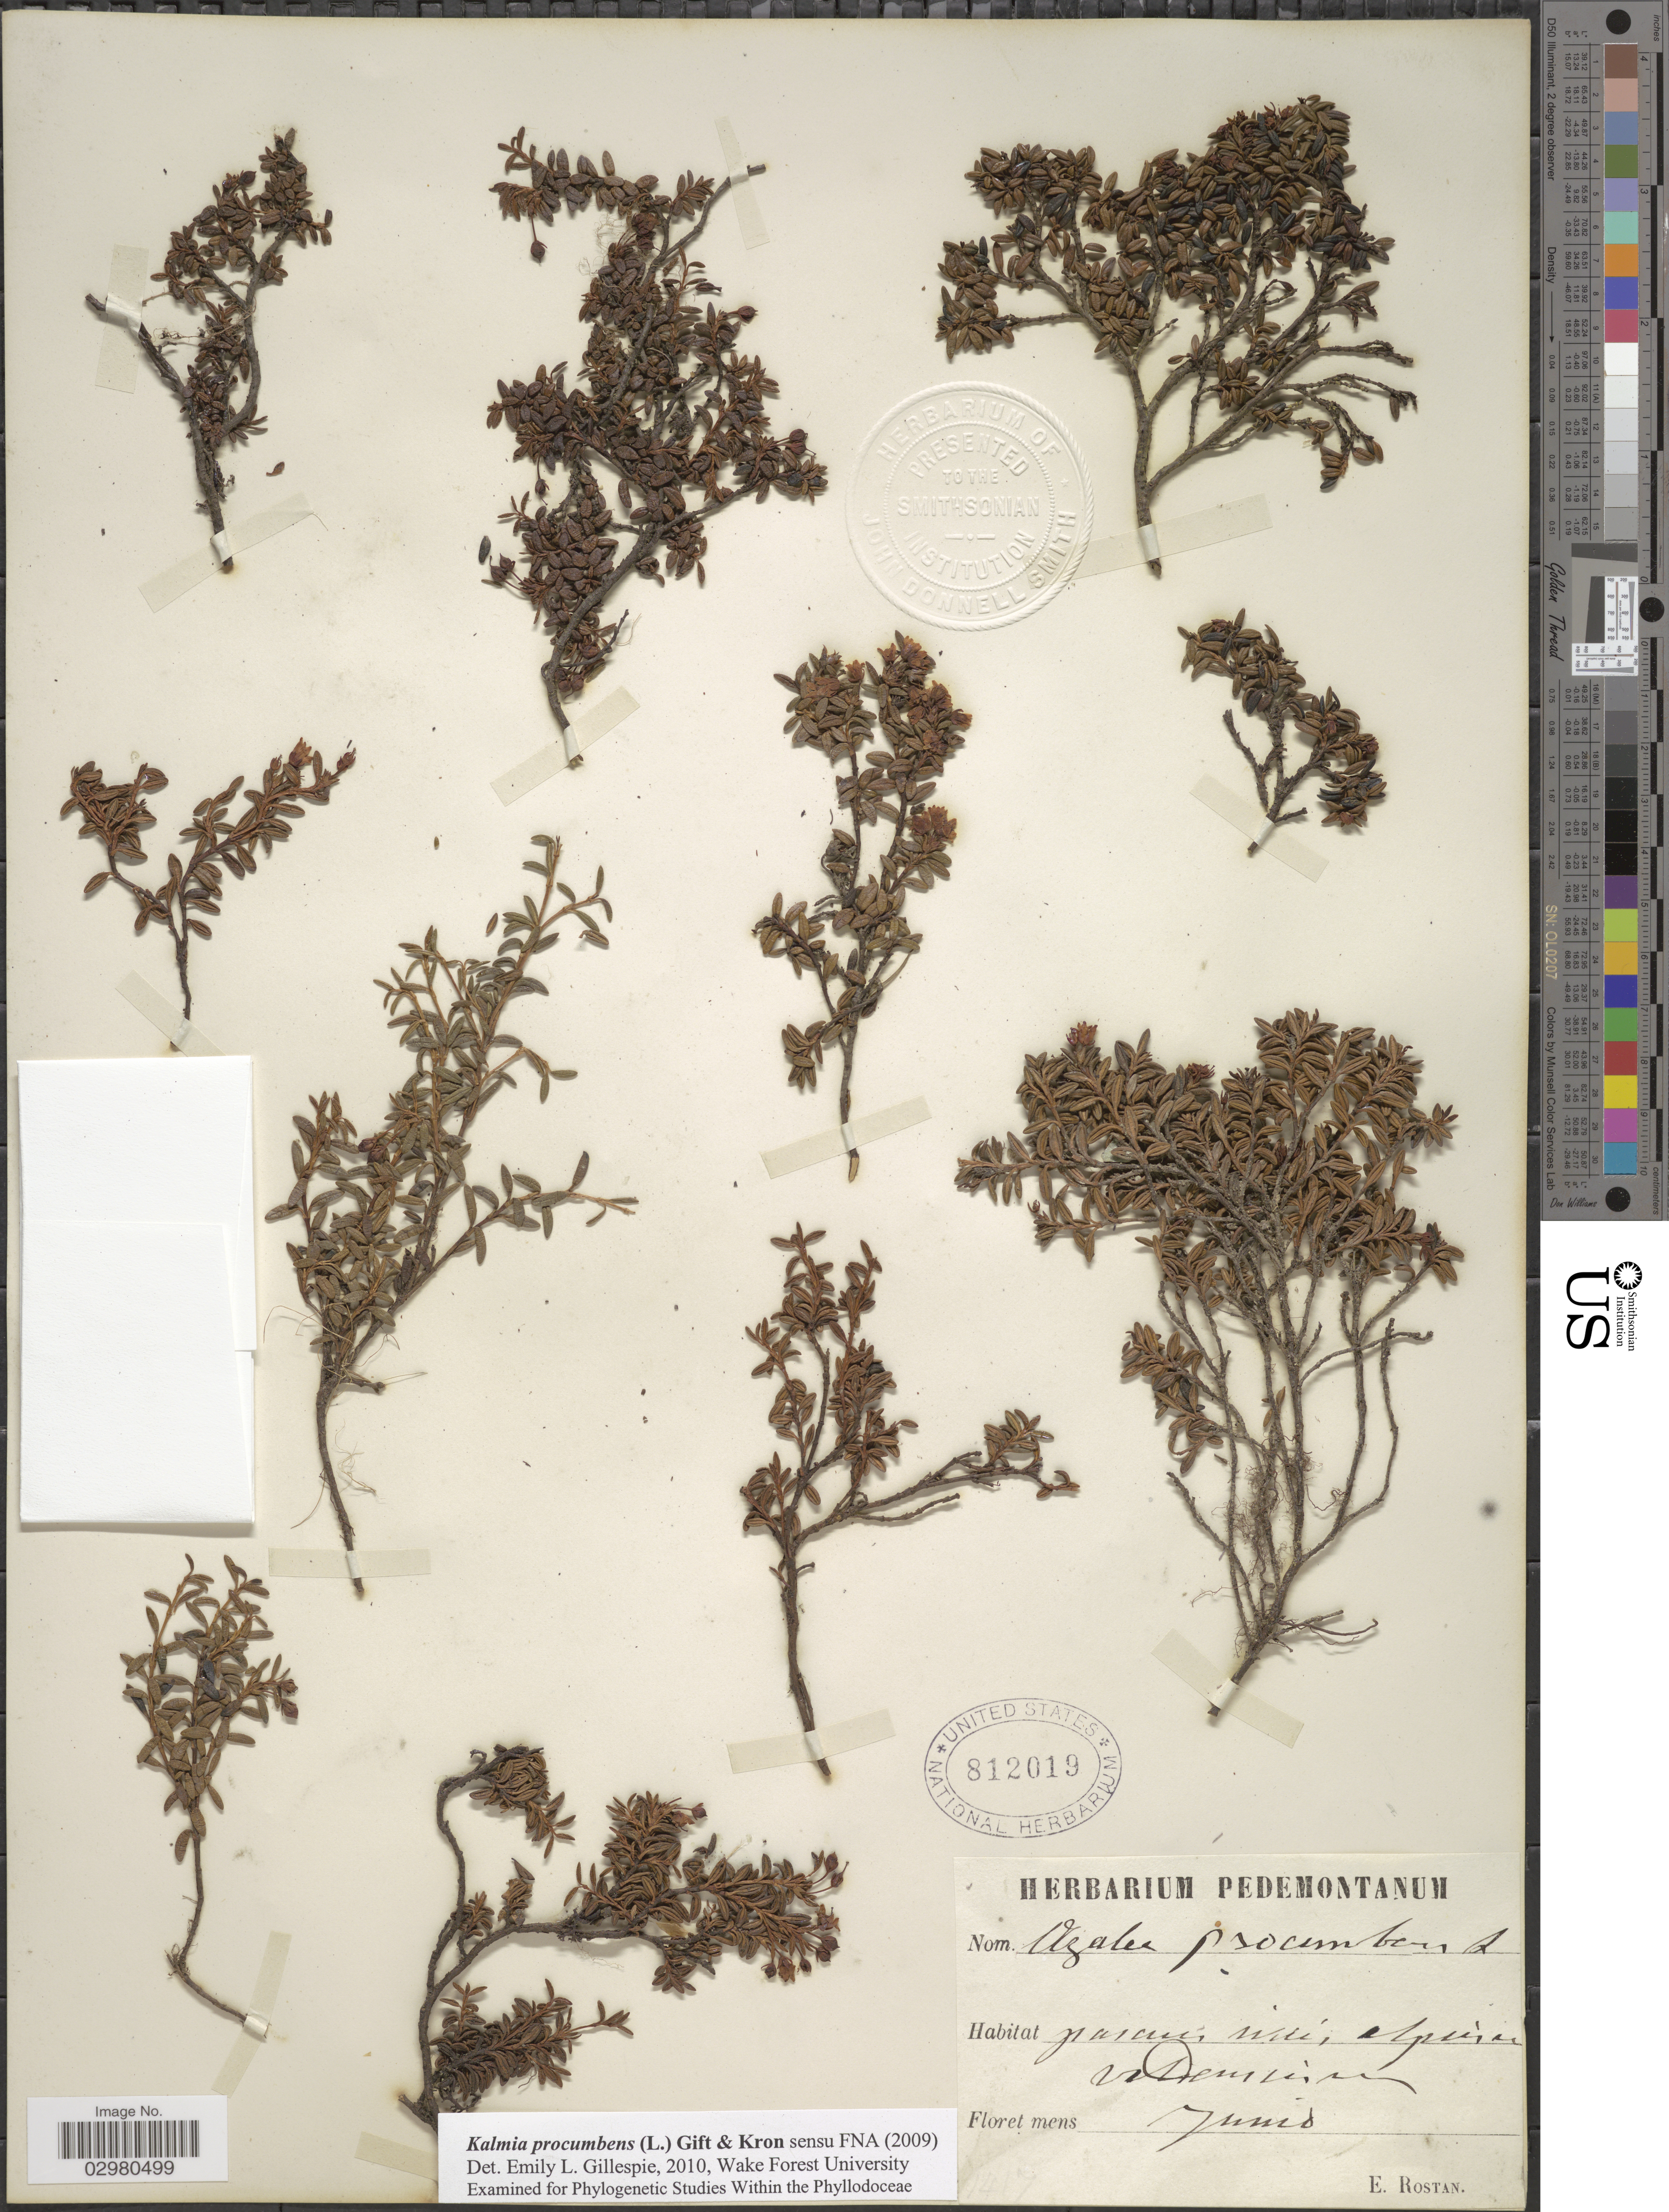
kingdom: Plantae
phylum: Tracheophyta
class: Magnoliopsida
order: Ericales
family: Ericaceae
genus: Loiseleuria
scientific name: Loiseleuria procumbens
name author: (L.) Desv.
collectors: E. Rostan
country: Italy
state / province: Piedmont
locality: Parcuis wilis alpinar stiemisch. [interpreted]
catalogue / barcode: US 812019